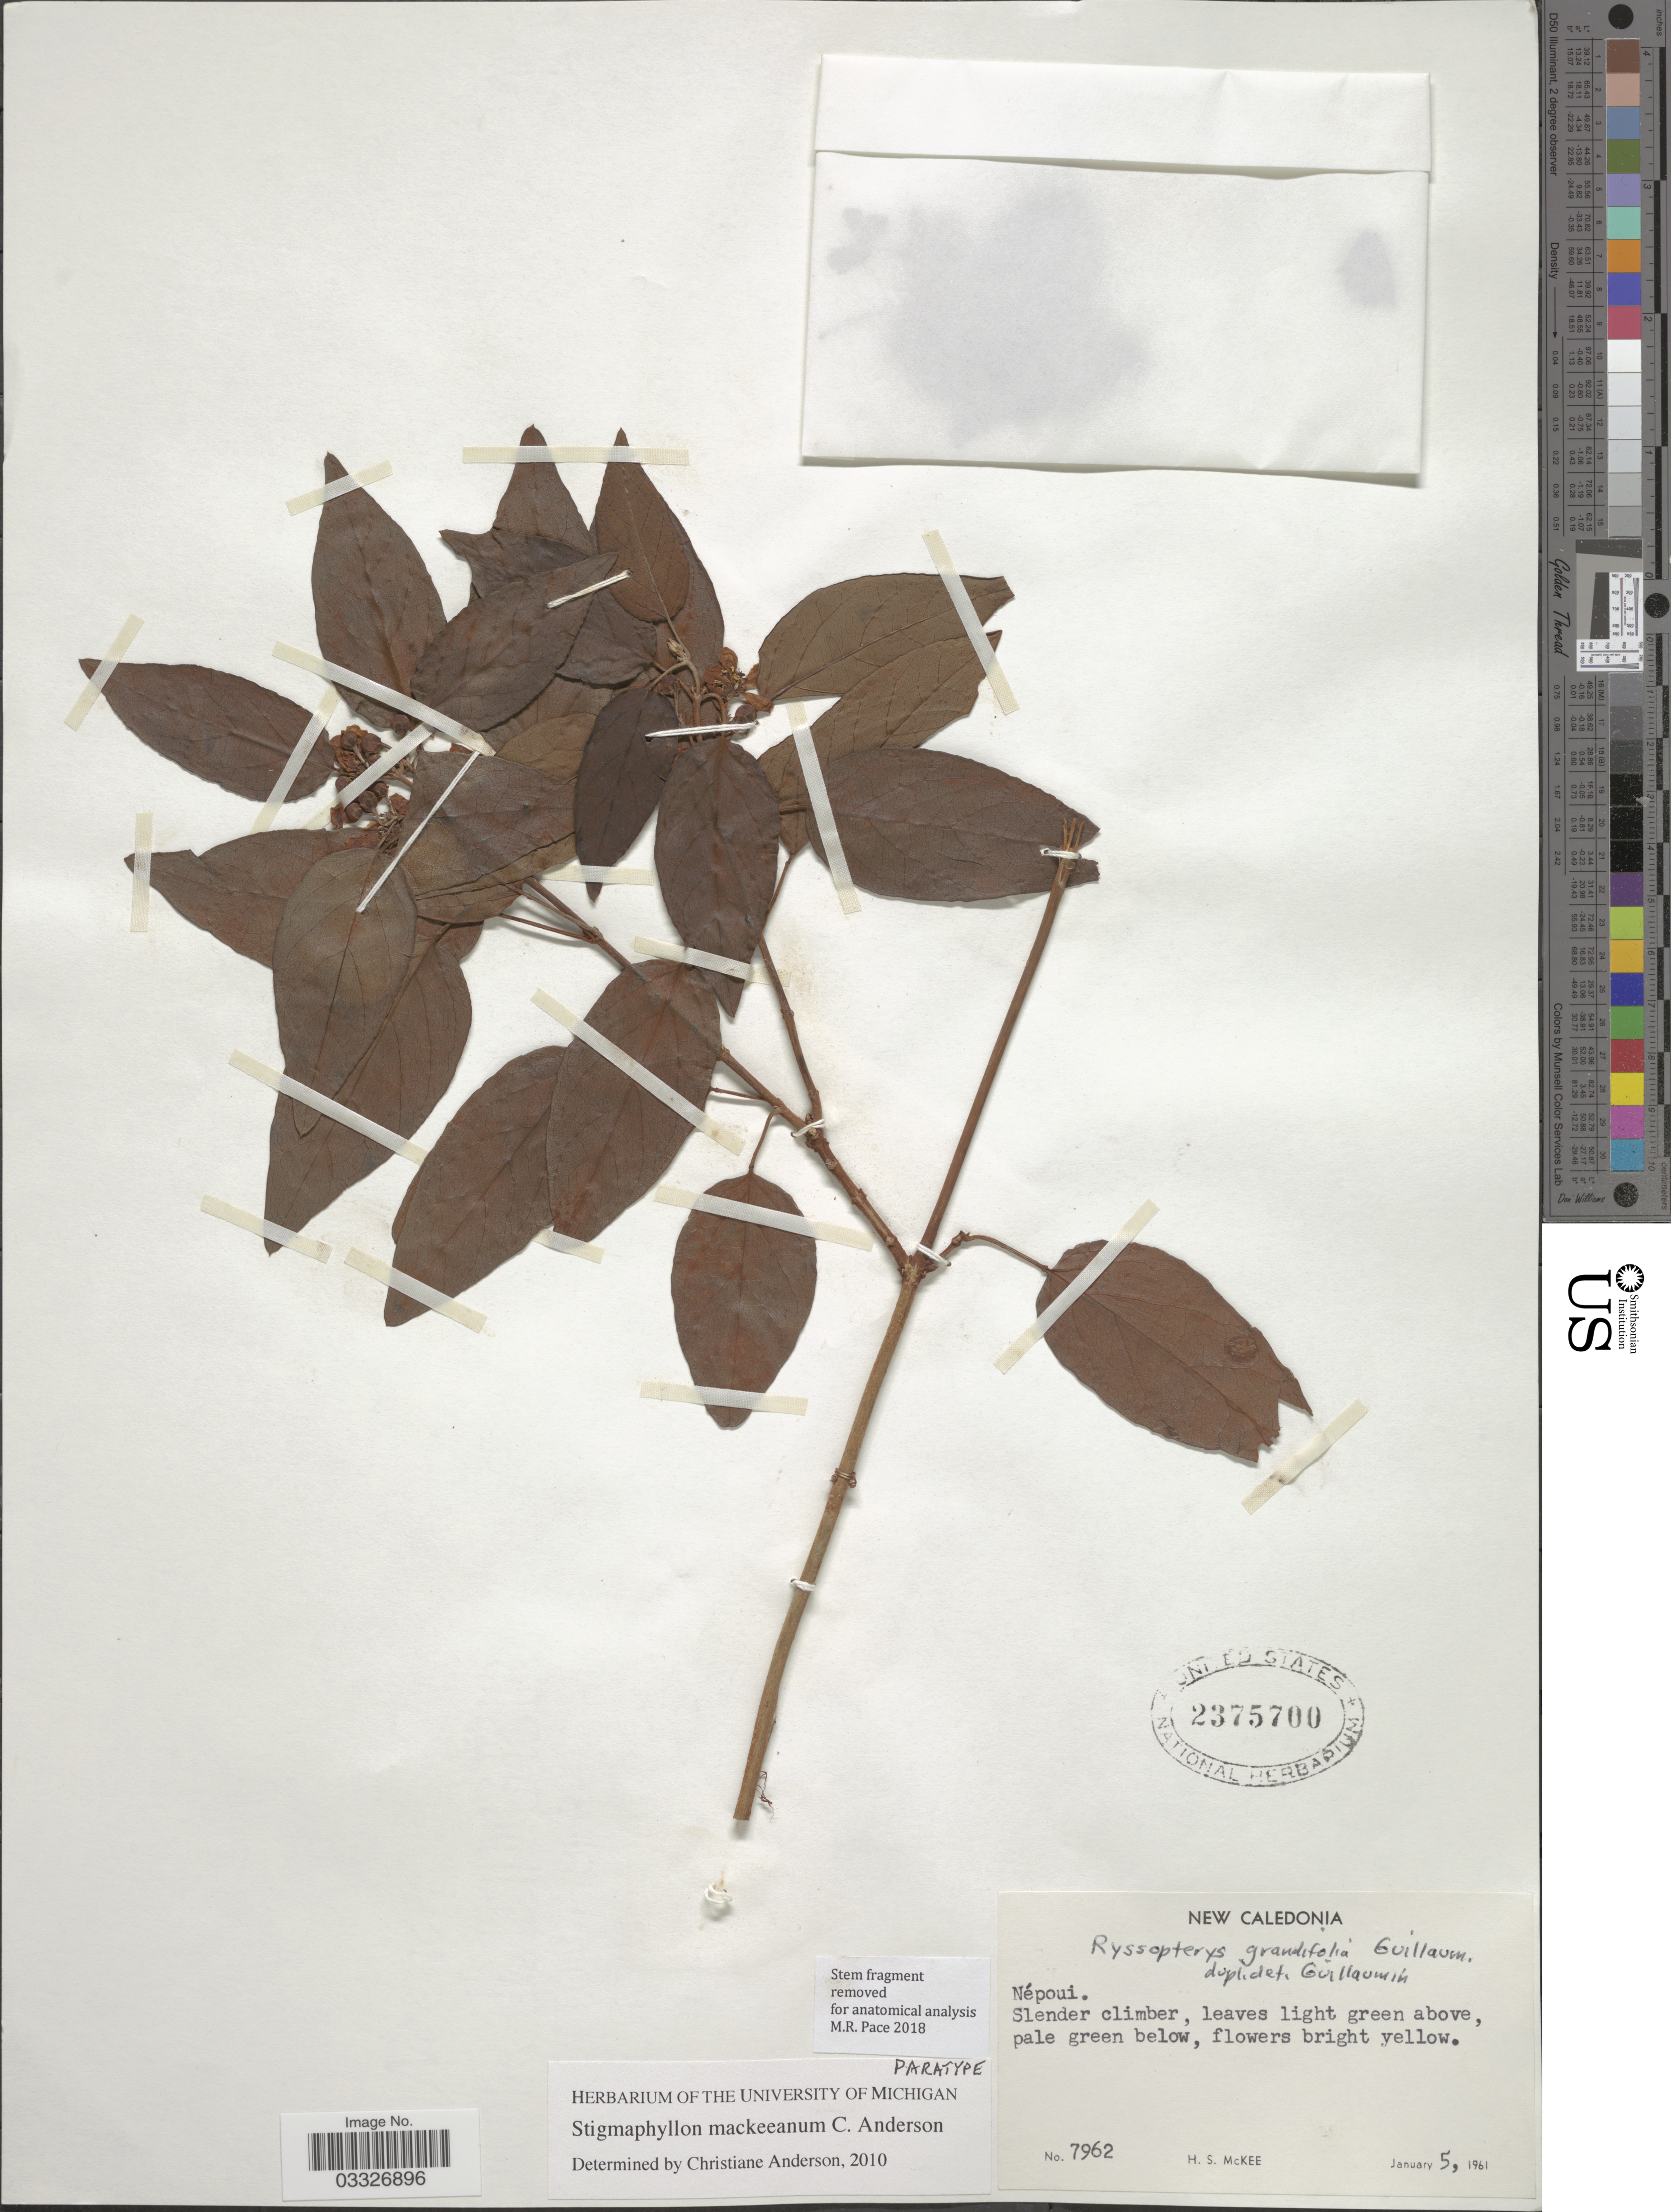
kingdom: Plantae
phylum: Tracheophyta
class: Magnoliopsida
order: Malpighiales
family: Malpighiaceae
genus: Stigmaphyllon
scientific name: Stigmaphyllon mackeeanum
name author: C.E. Anderson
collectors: H. S. McKee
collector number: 7962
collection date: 1961-01-05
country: New Caledonia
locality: Népoui.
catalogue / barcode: US 2375700